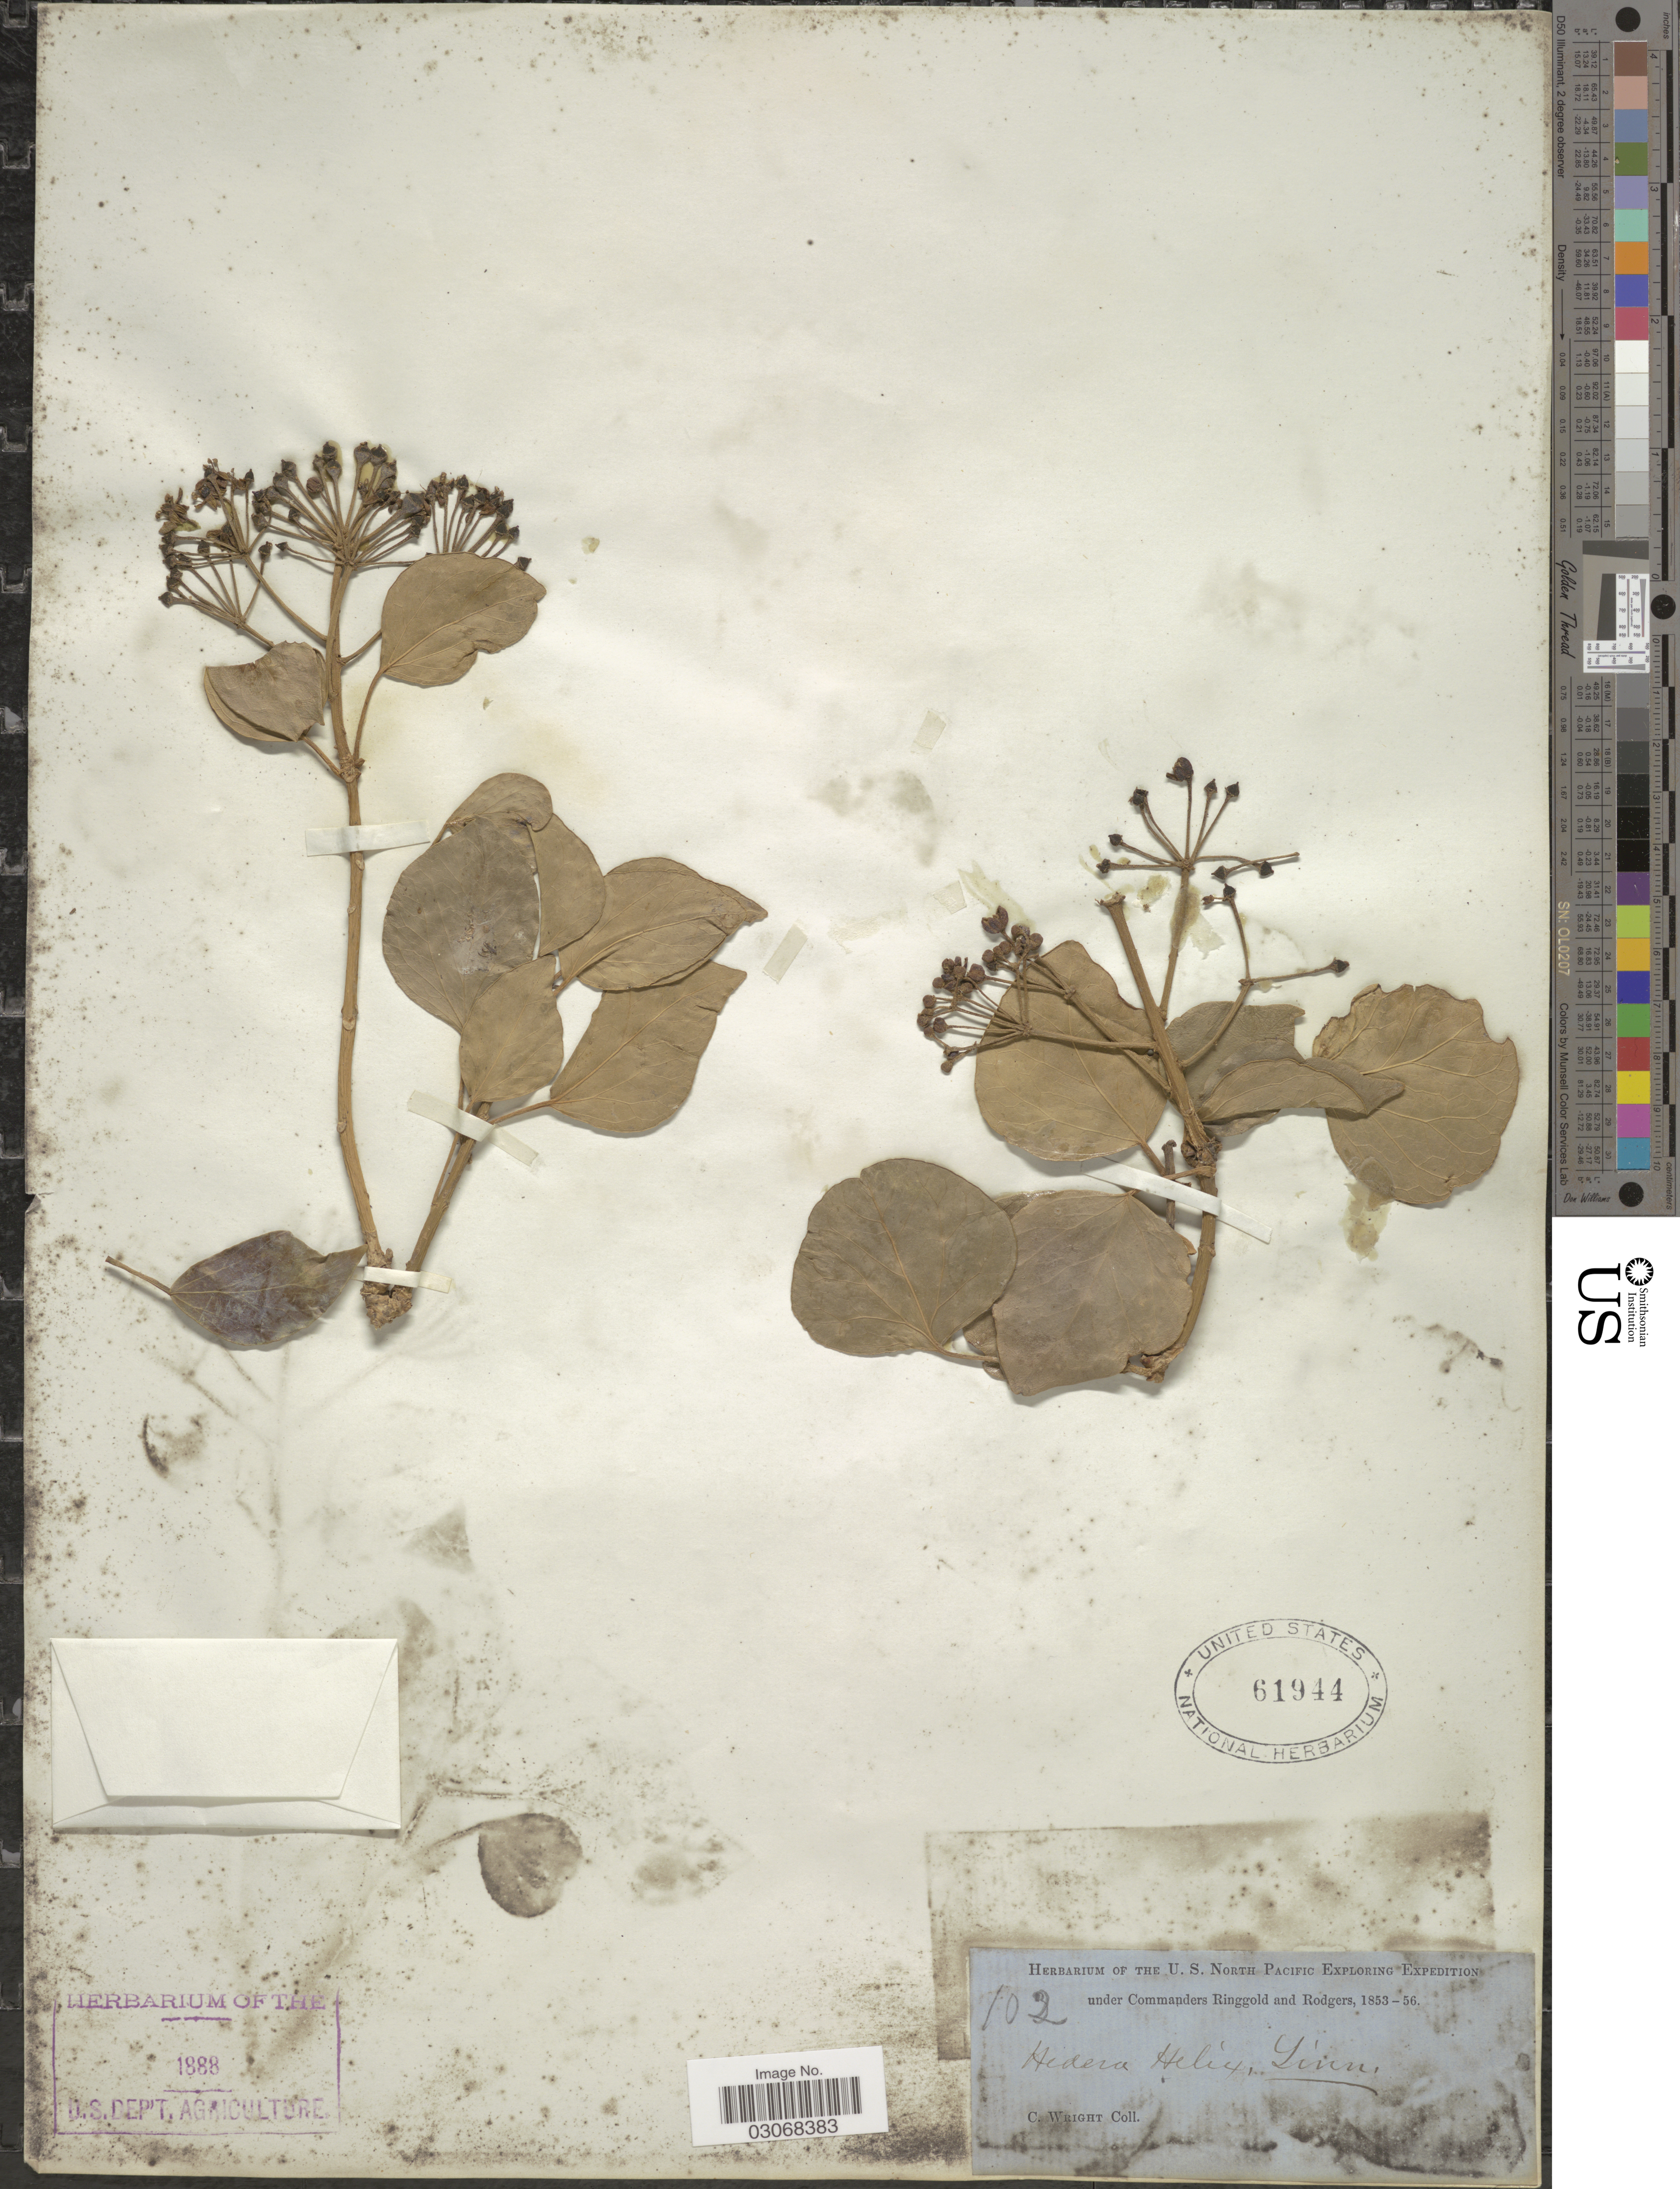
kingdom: Plantae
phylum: Tracheophyta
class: Magnoliopsida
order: Apiales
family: Araliaceae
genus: Hedera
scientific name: Hedera rhombea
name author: (Miq.) Bean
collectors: C. Wright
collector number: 102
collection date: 1853/1856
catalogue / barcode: US 61944